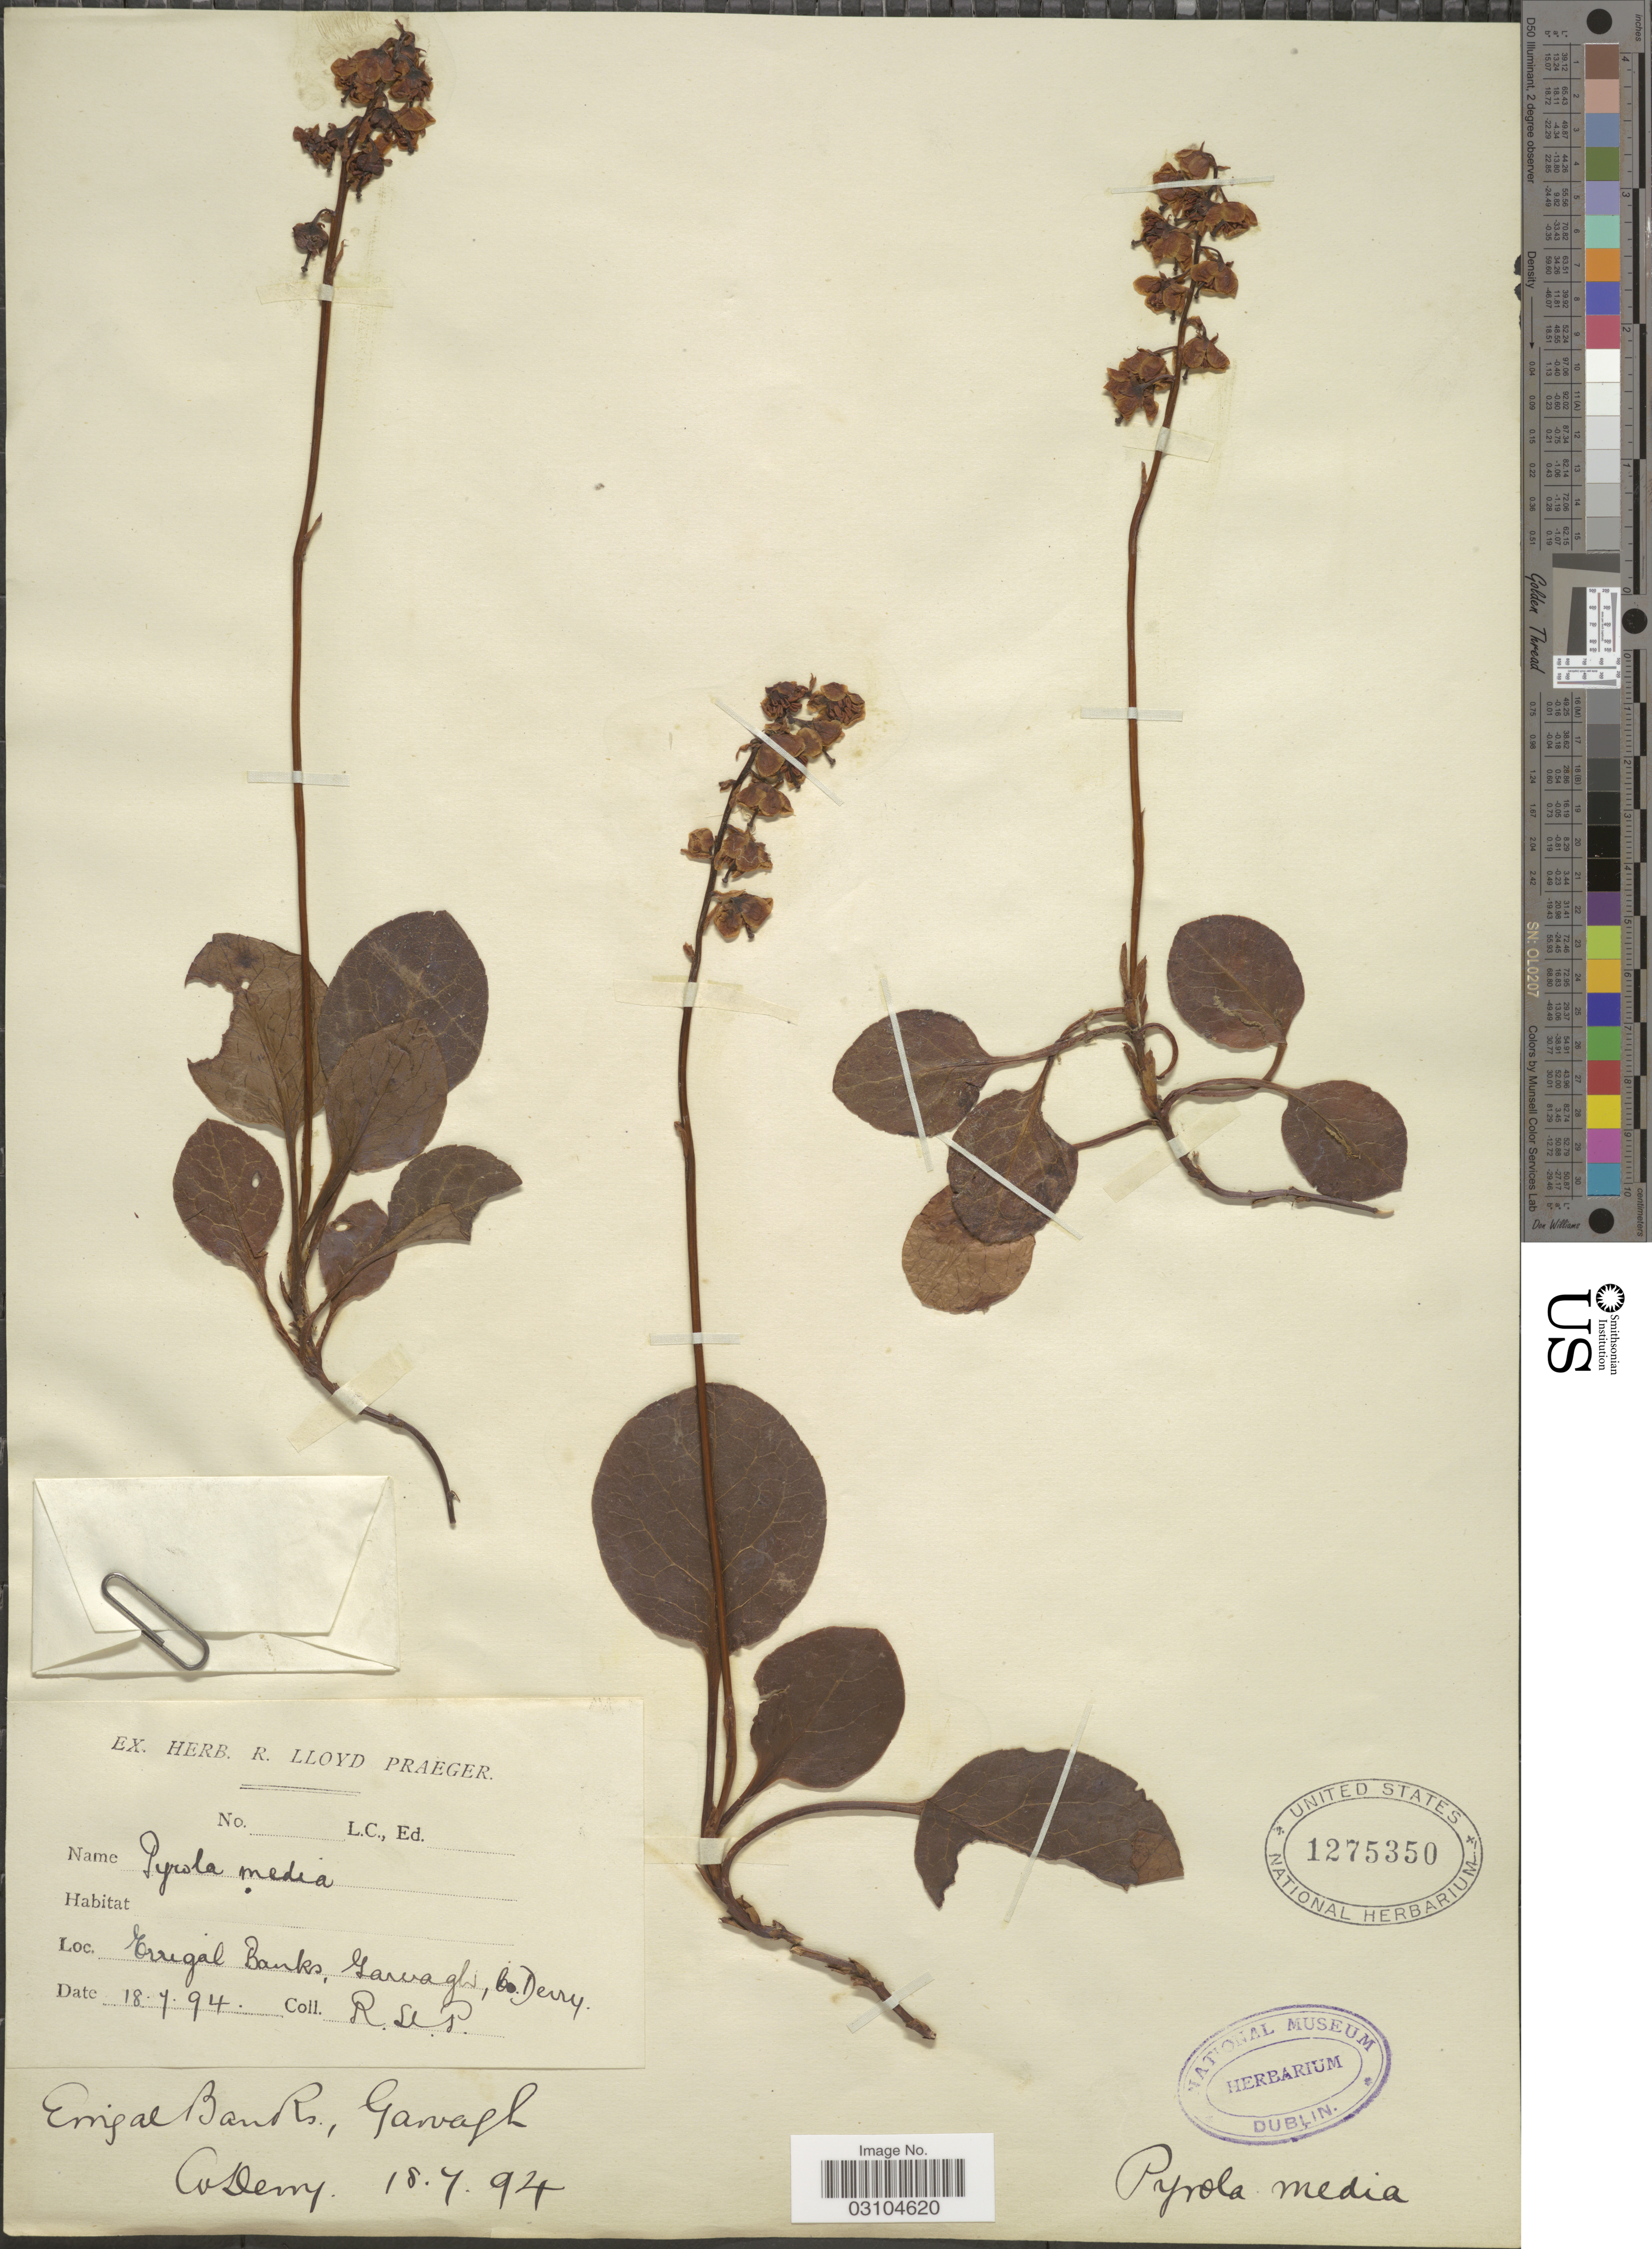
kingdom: Plantae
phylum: Tracheophyta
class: Magnoliopsida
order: Ericales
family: Ericaceae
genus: Pyrola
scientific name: Pyrola media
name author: Sw.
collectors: R. Praeger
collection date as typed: Transcribed d/m/y: 18/7/94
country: Ireland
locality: Errigal Banks, Garvagh, Co. Derry.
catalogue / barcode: US 1275350